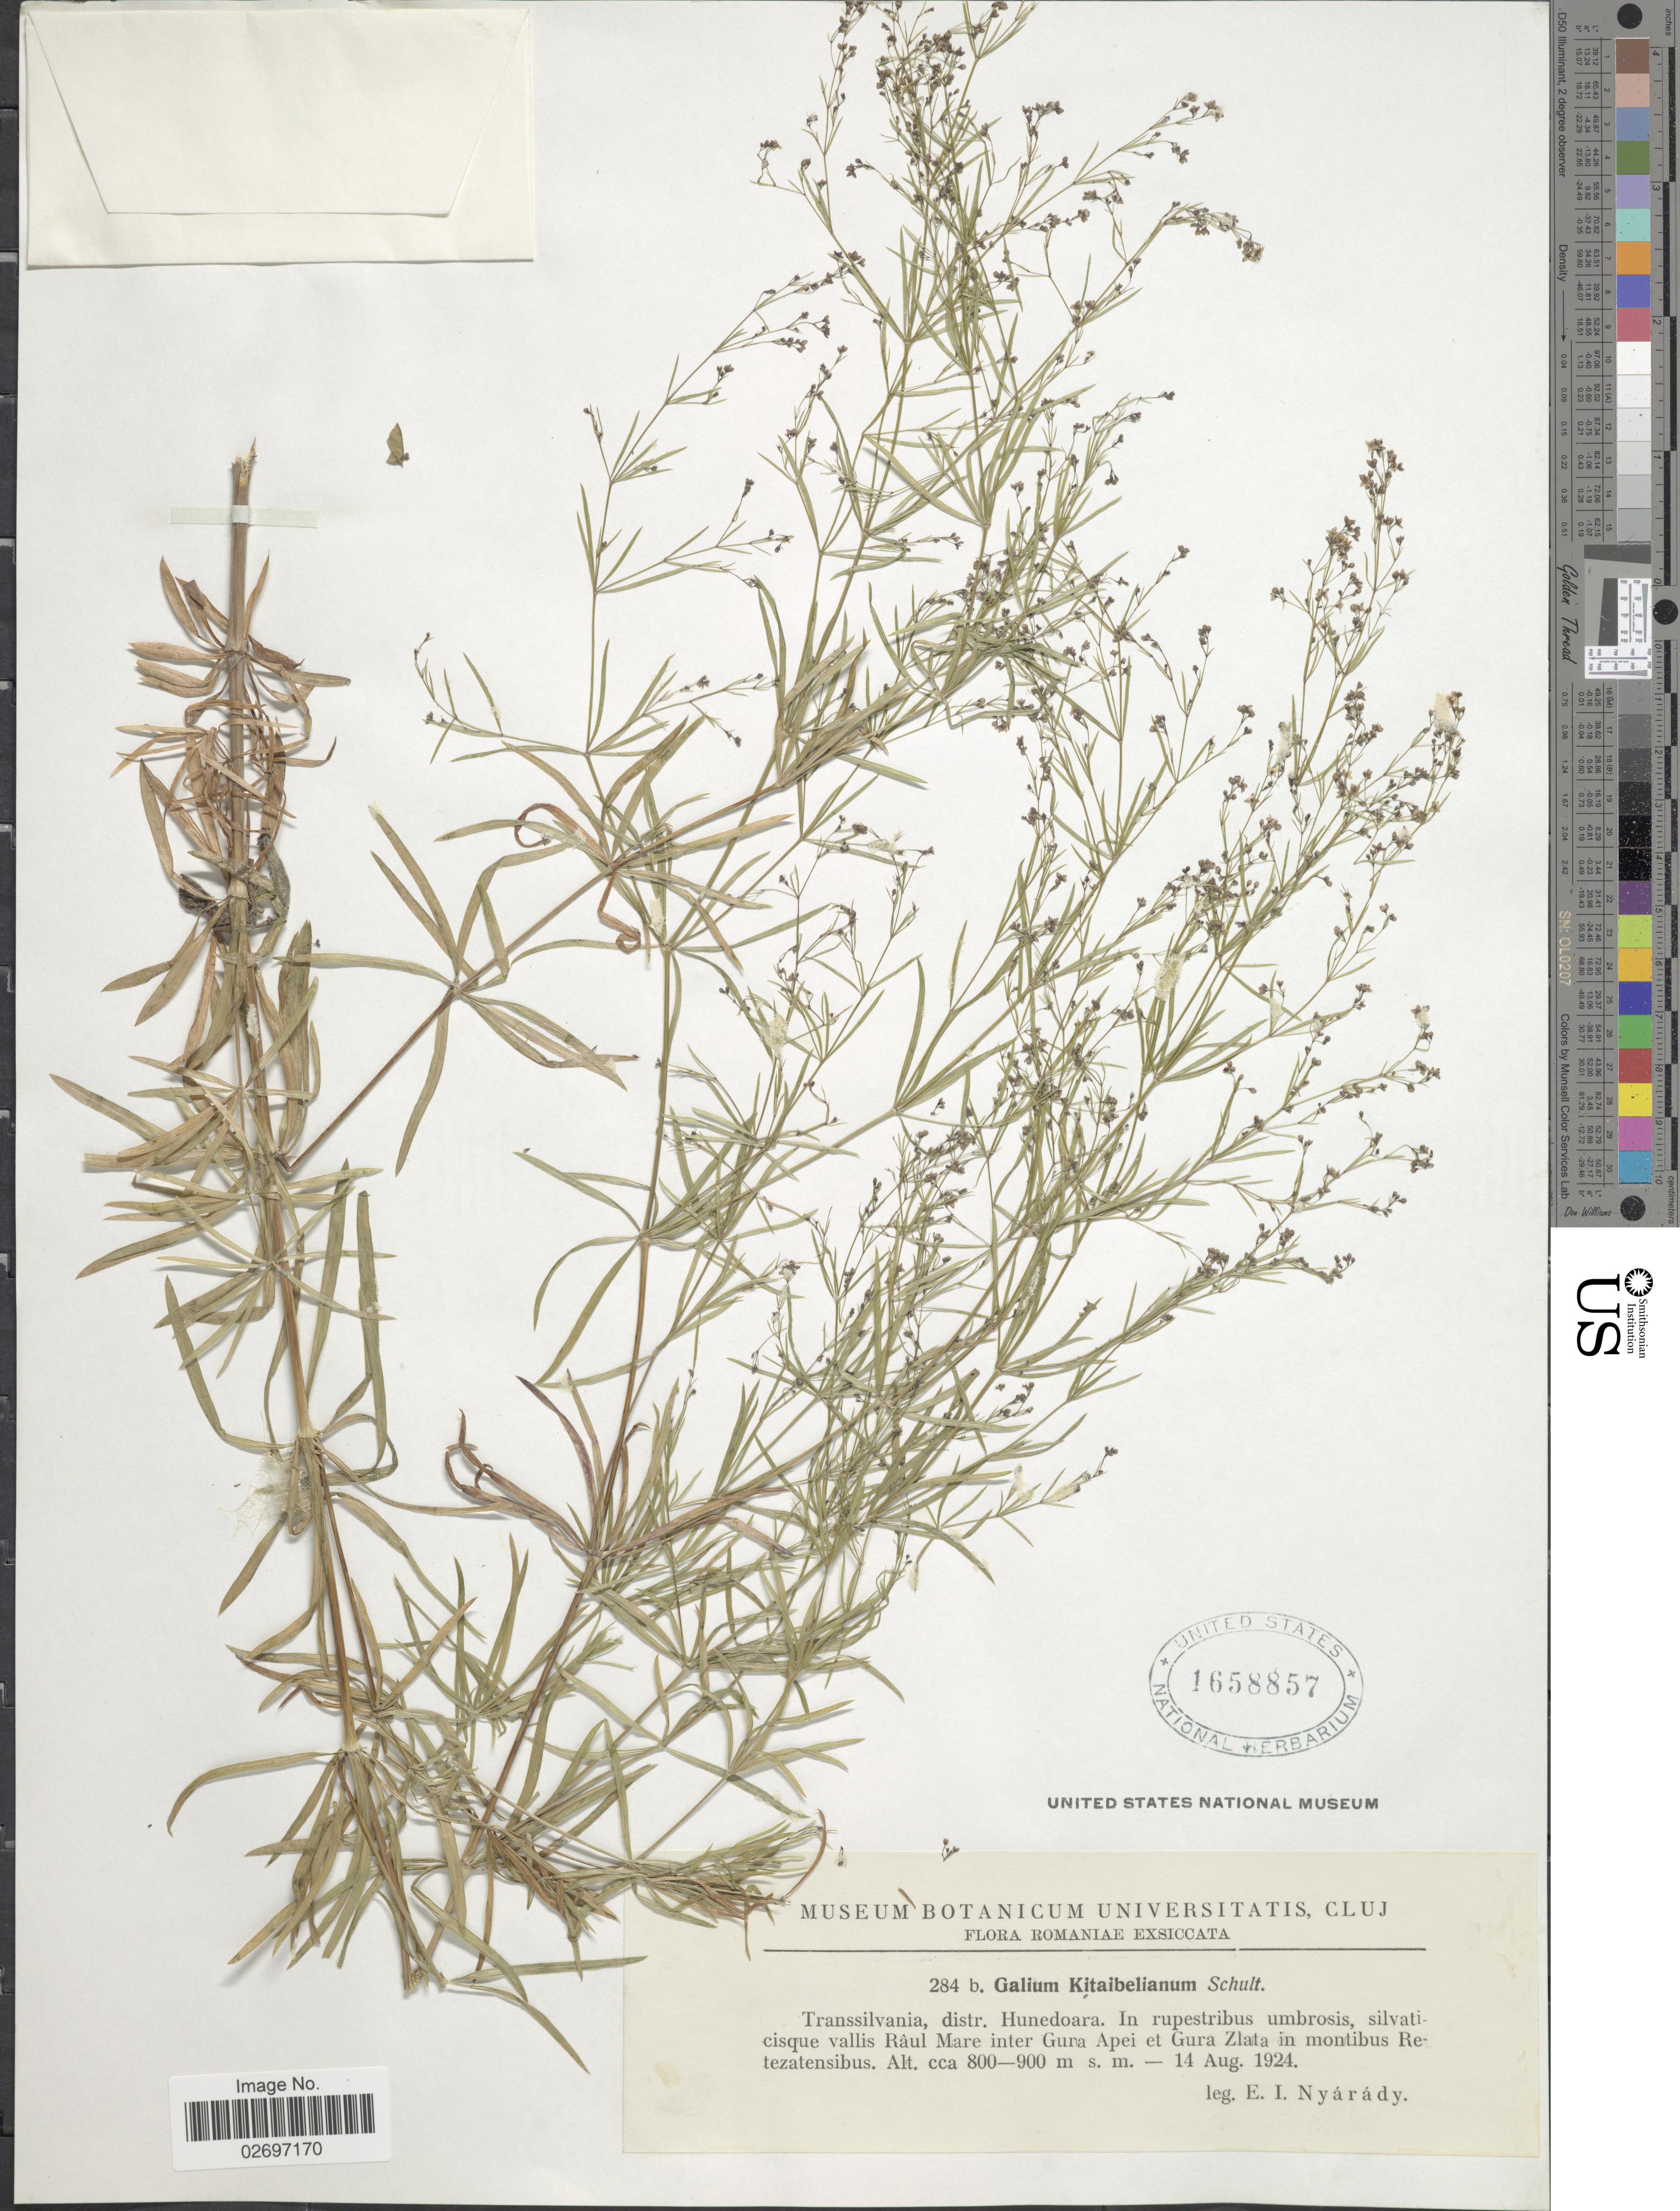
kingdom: Plantae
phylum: Tracheophyta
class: Magnoliopsida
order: Gentianales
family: Rubiaceae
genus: Galium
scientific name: Galium kitaibelianum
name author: Schult.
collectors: E. Nyárády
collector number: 284b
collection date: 1924-08-14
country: Romania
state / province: Hunedoara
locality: Romaniae, Transsilvania, in rupestribus umbrosis, silvaticisque vallis Raul Mare inter Guna Apei et Gura Zlata in montibus Retezatensibus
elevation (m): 800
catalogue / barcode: US 1658857